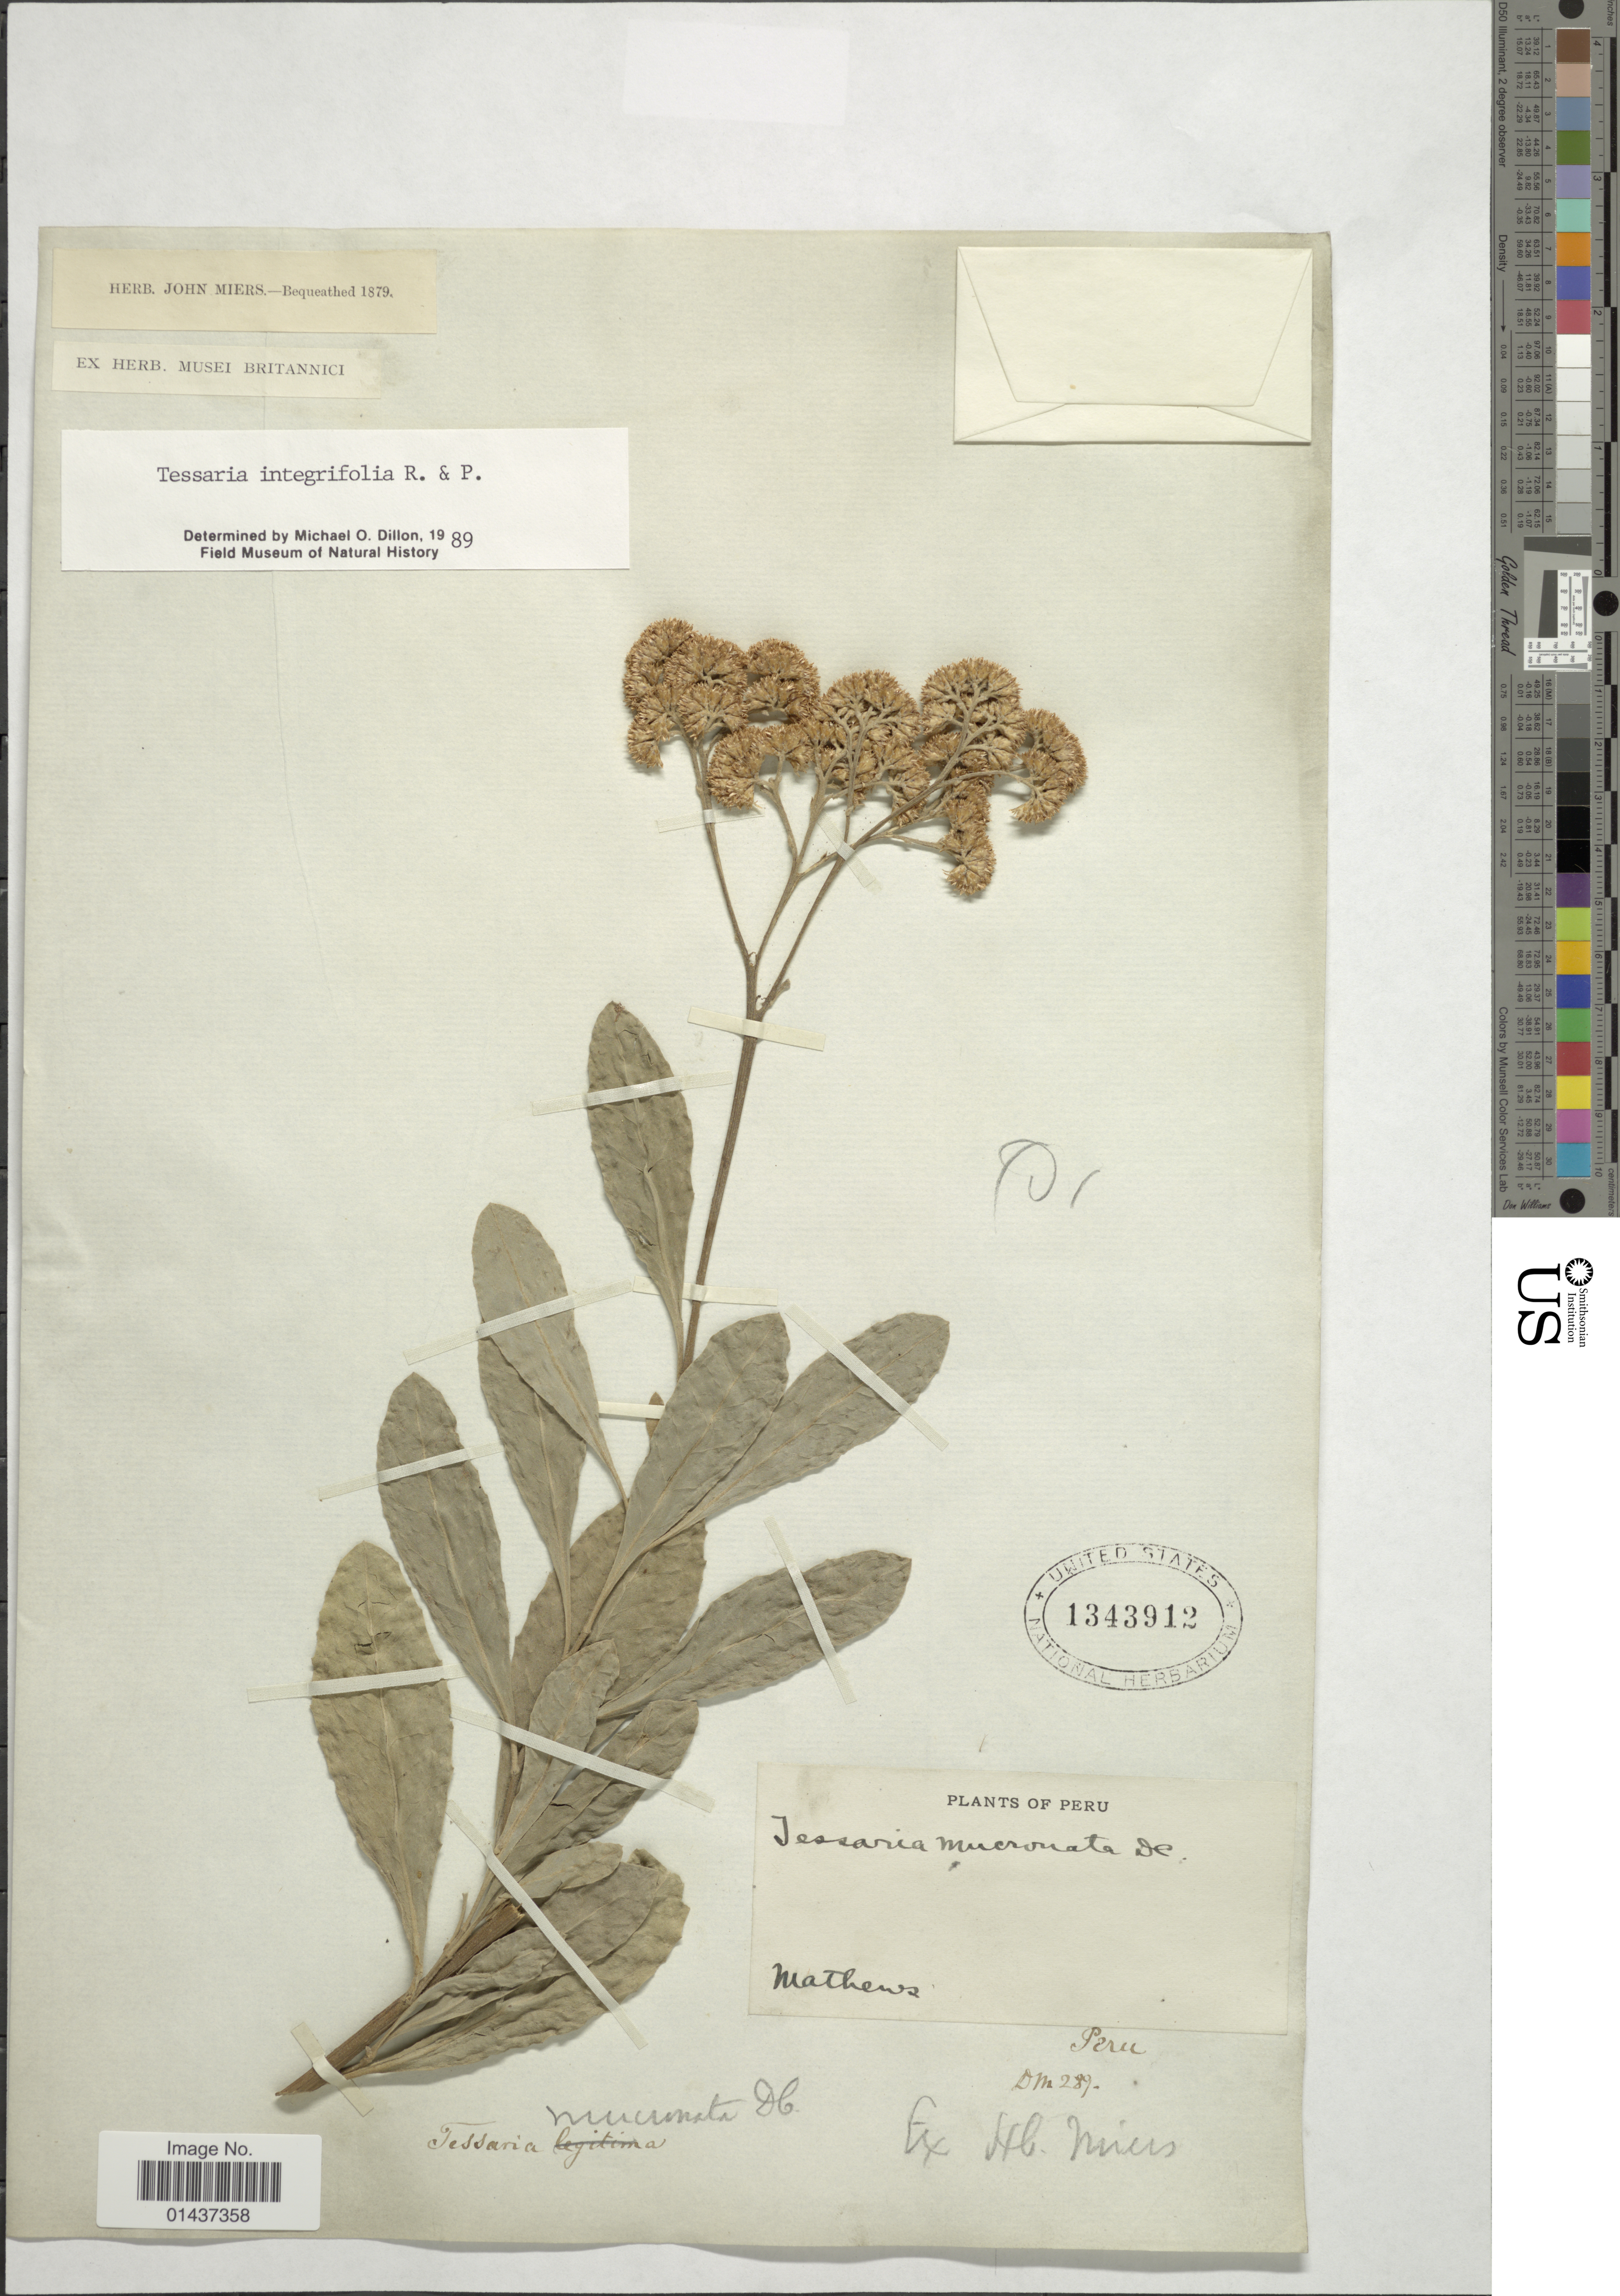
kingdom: Plantae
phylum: Tracheophyta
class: Magnoliopsida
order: Asterales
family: Asteraceae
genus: Tessaria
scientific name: Tessaria integrifolia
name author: Ruiz & Pav.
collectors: -- Mathews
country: Peru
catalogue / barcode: US 1343912